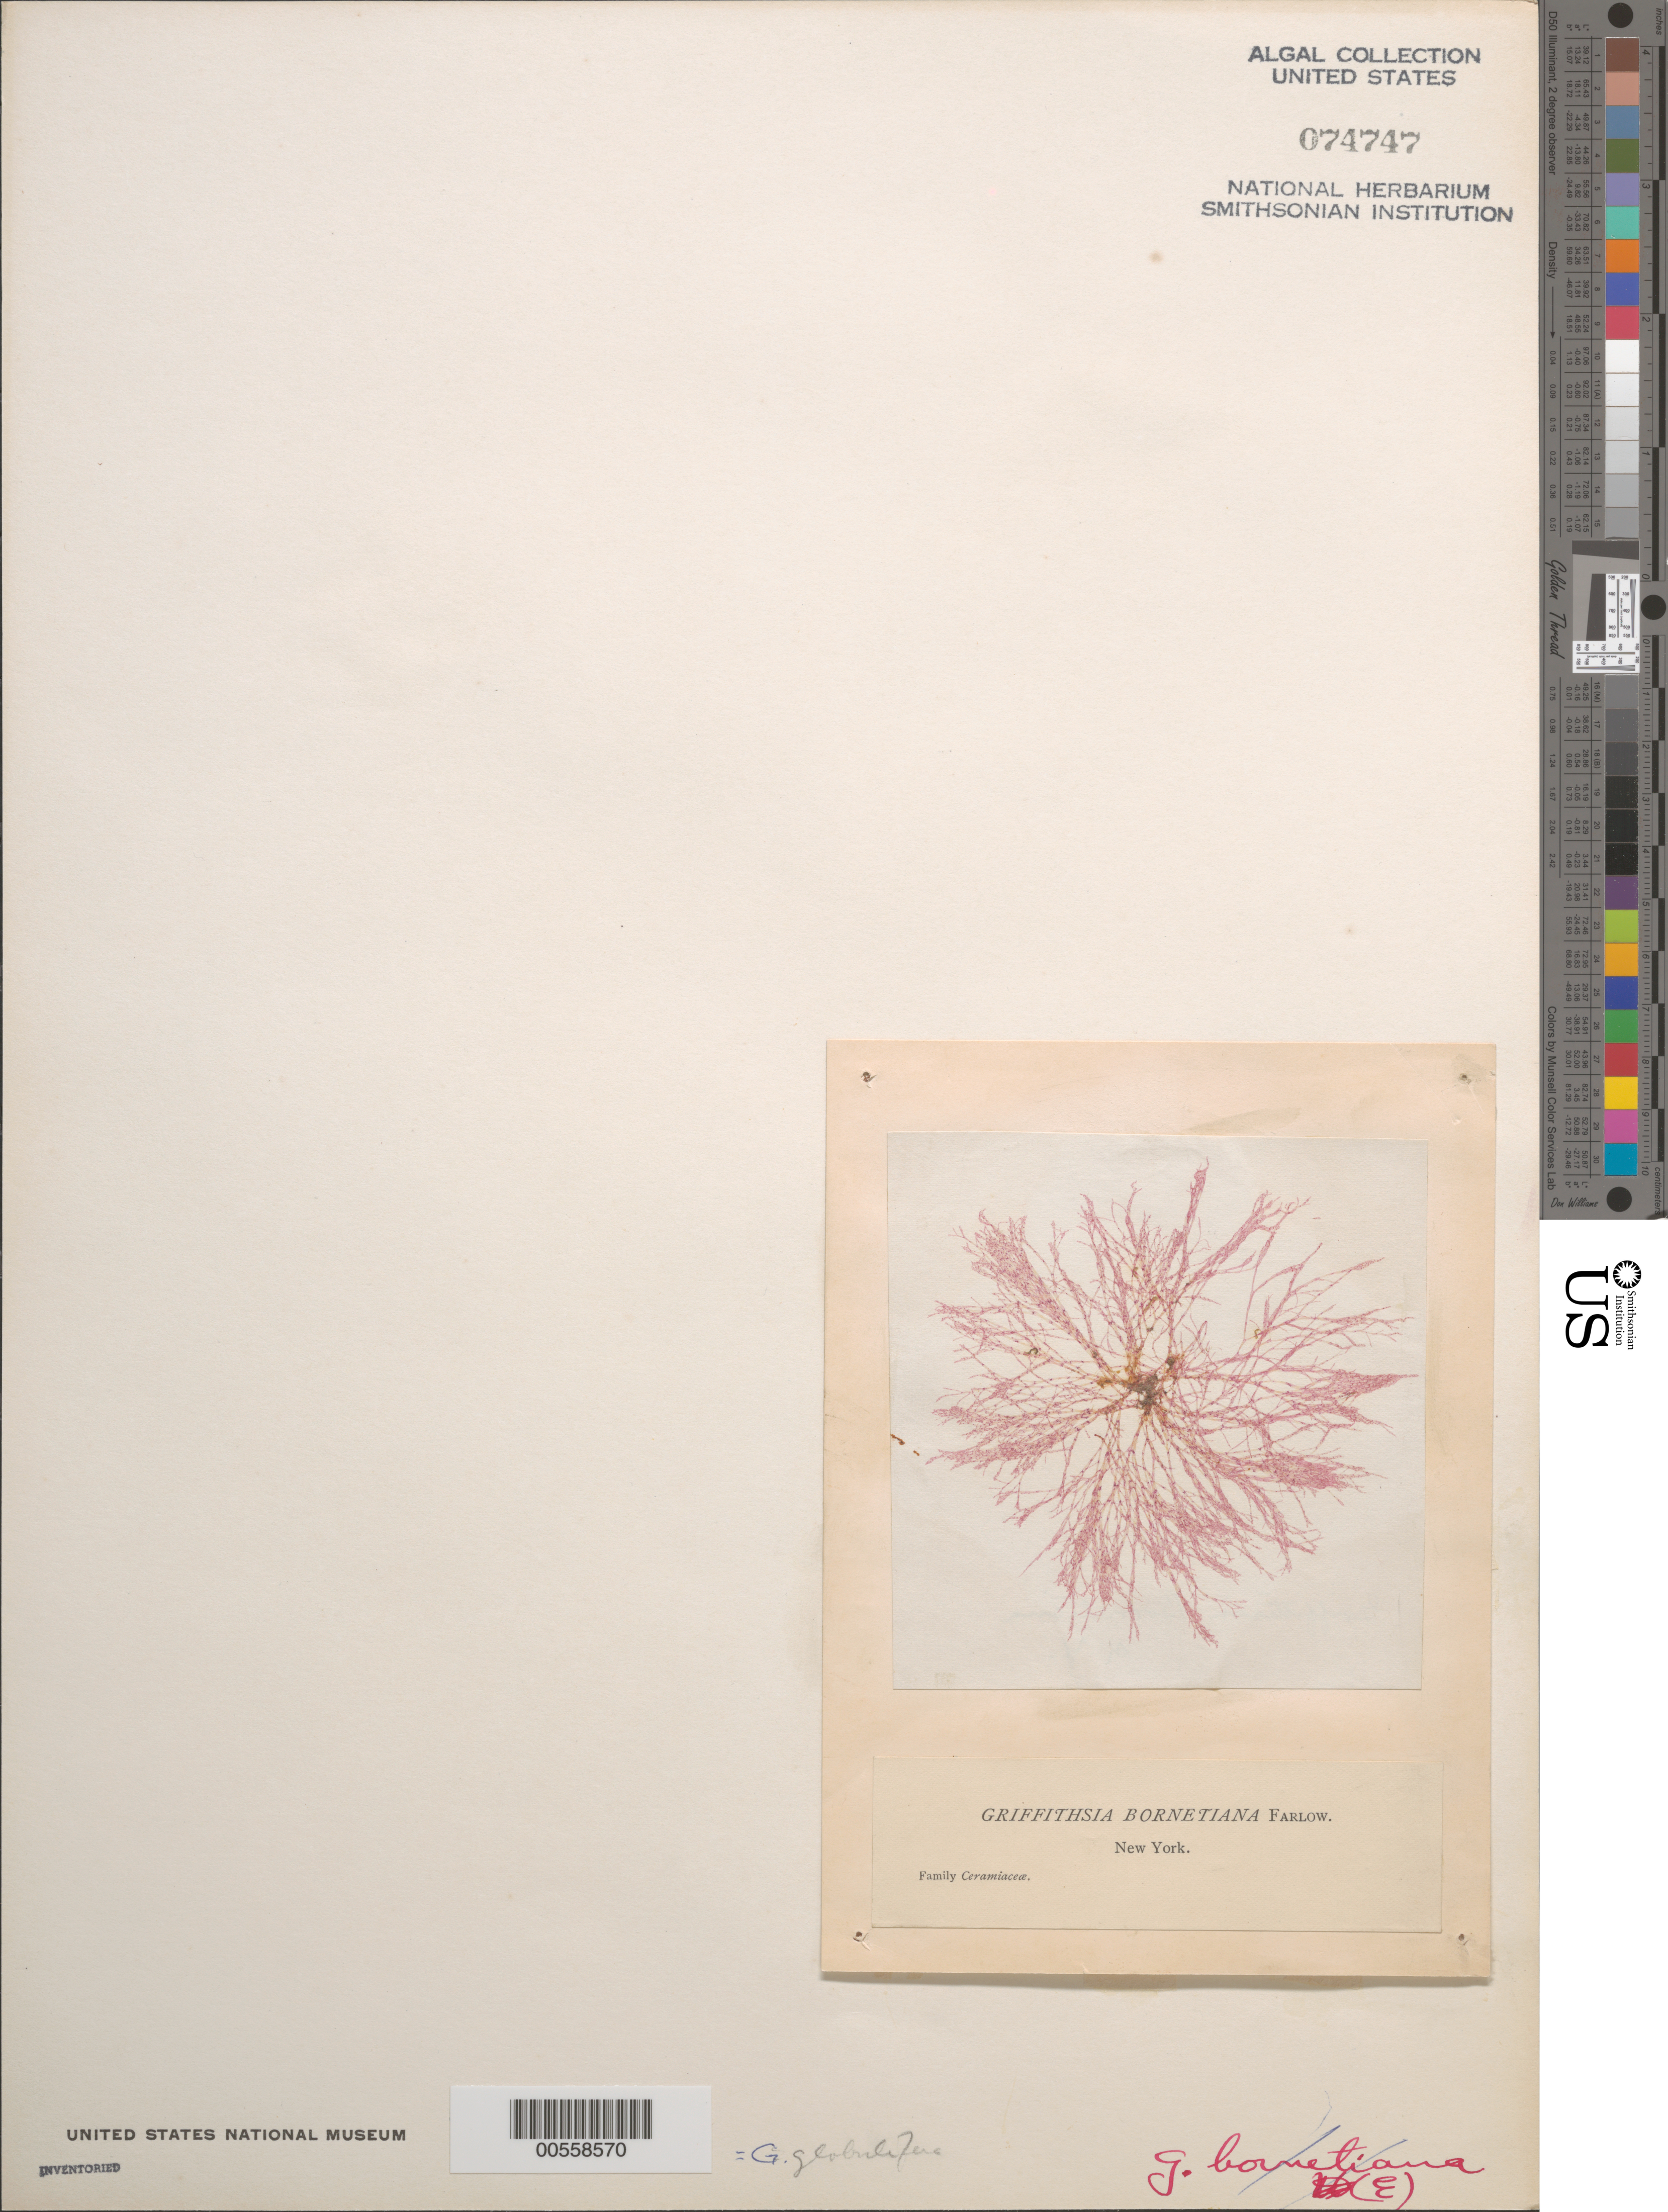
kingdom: Plantae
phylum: Rhodophyta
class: Florideophyceae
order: Ceramiales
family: Wrangeliaceae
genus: Griffithsia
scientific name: Griffithsia globulifera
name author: Harv. ex Kütz.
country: United States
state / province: New York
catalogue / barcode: US 74747